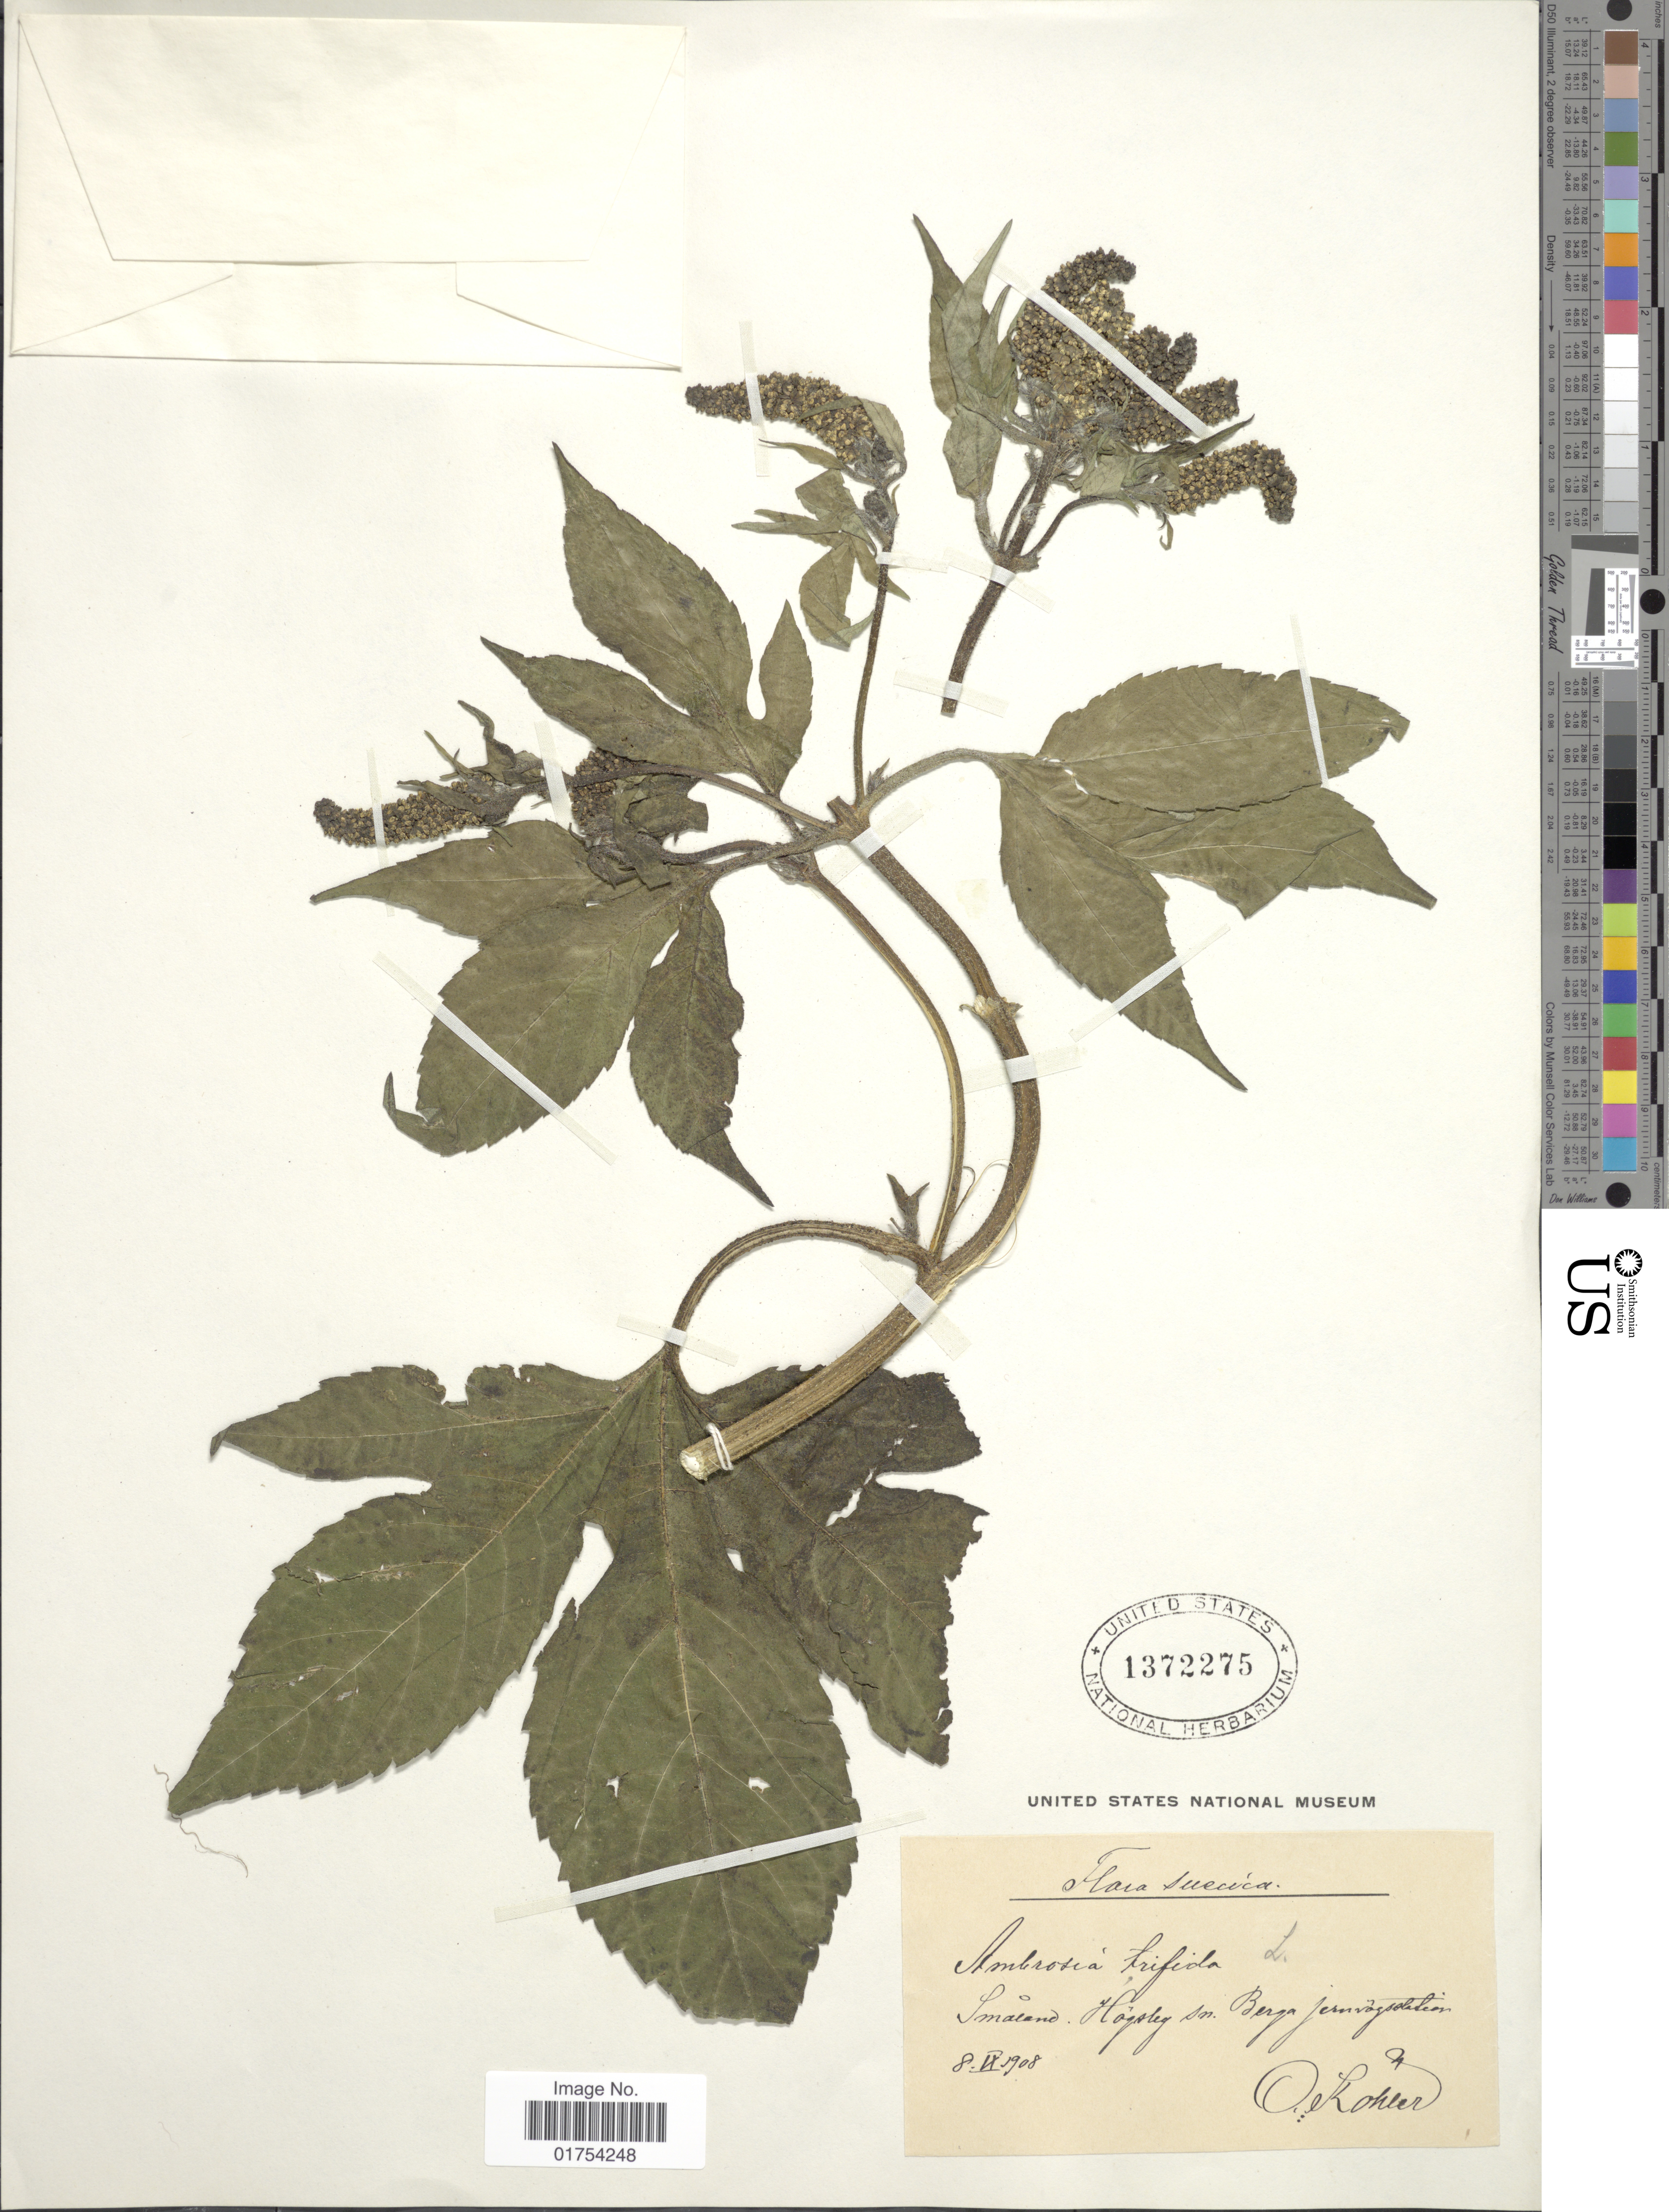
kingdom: Plantae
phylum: Tracheophyta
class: Magnoliopsida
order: Asterales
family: Asteraceae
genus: Ambrosia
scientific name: Ambrosia trifida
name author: L.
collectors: O. Köhler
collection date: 1908-09-08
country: Sweden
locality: Suecica, Smaland. Högsby sn. Berga jarmvagssladen [interpreted]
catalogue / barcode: US 1372275